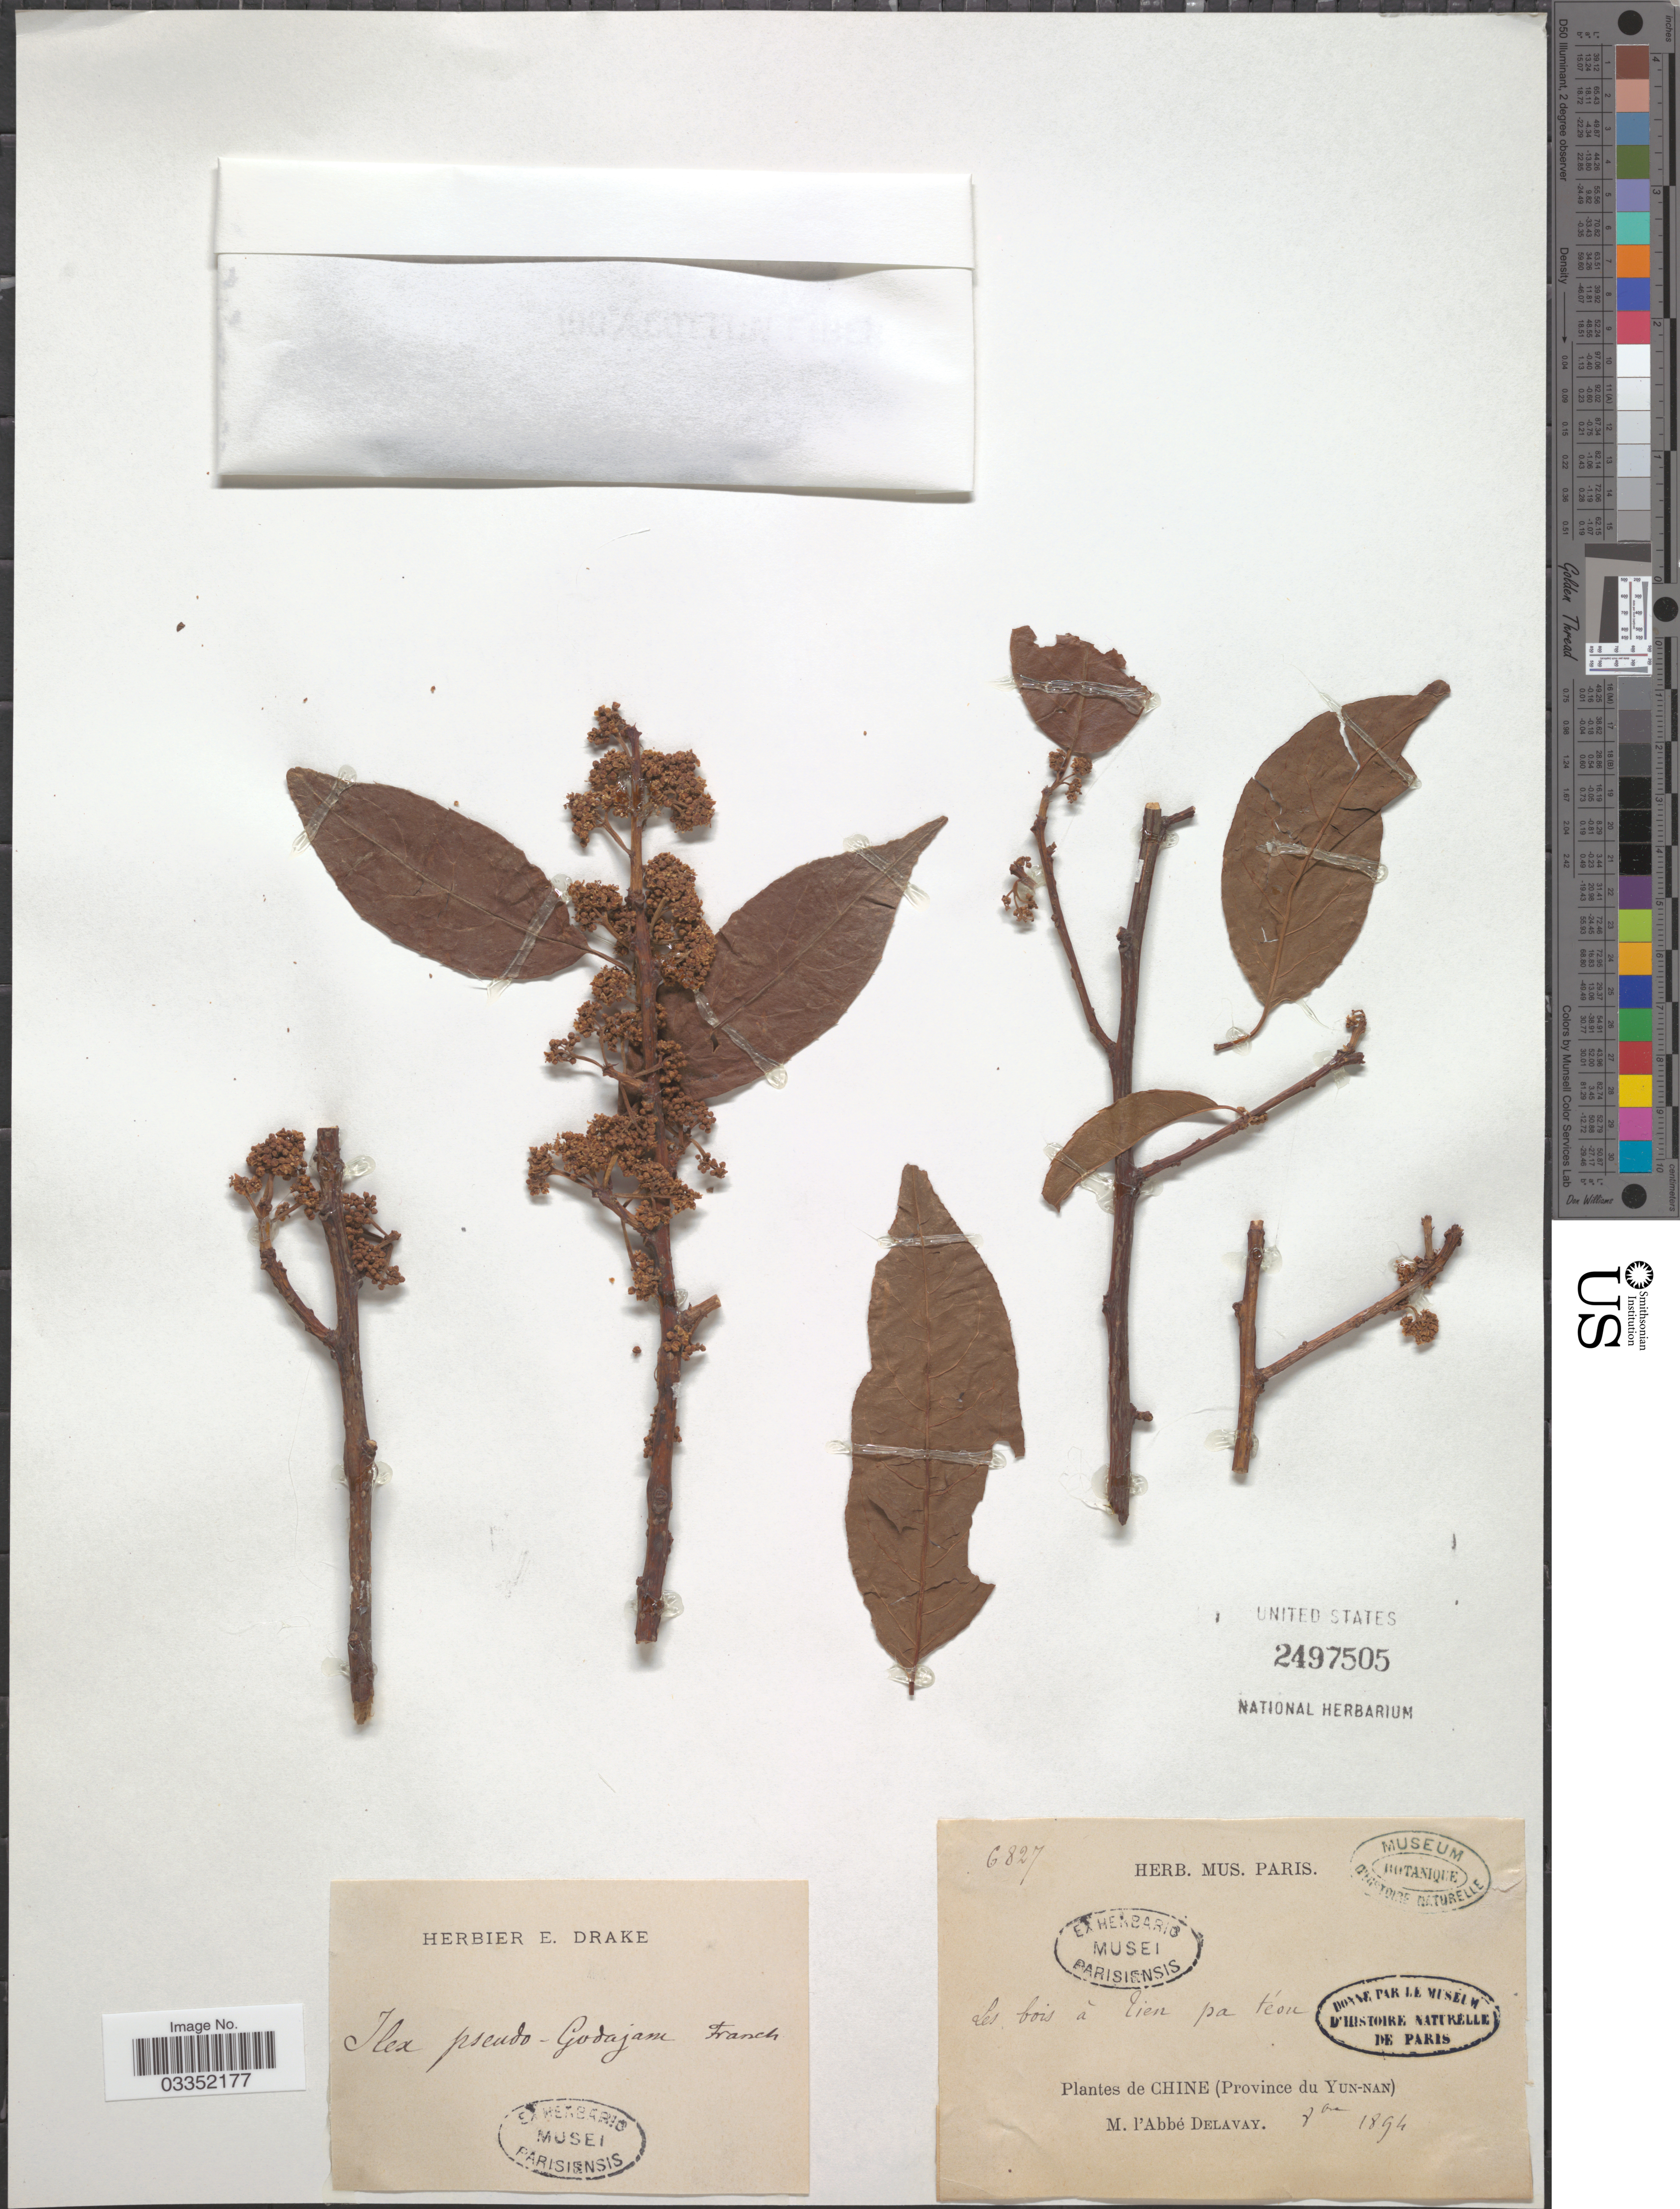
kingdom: Plantae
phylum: Tracheophyta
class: Magnoliopsida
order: Aquifoliales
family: Aquifoliaceae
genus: Ilex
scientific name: Ilex pseudogodajum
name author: Franch.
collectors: M. Delavay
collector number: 6827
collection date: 1894-09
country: China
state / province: Yunnan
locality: (Province du Yun-nan).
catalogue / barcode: US 2497505